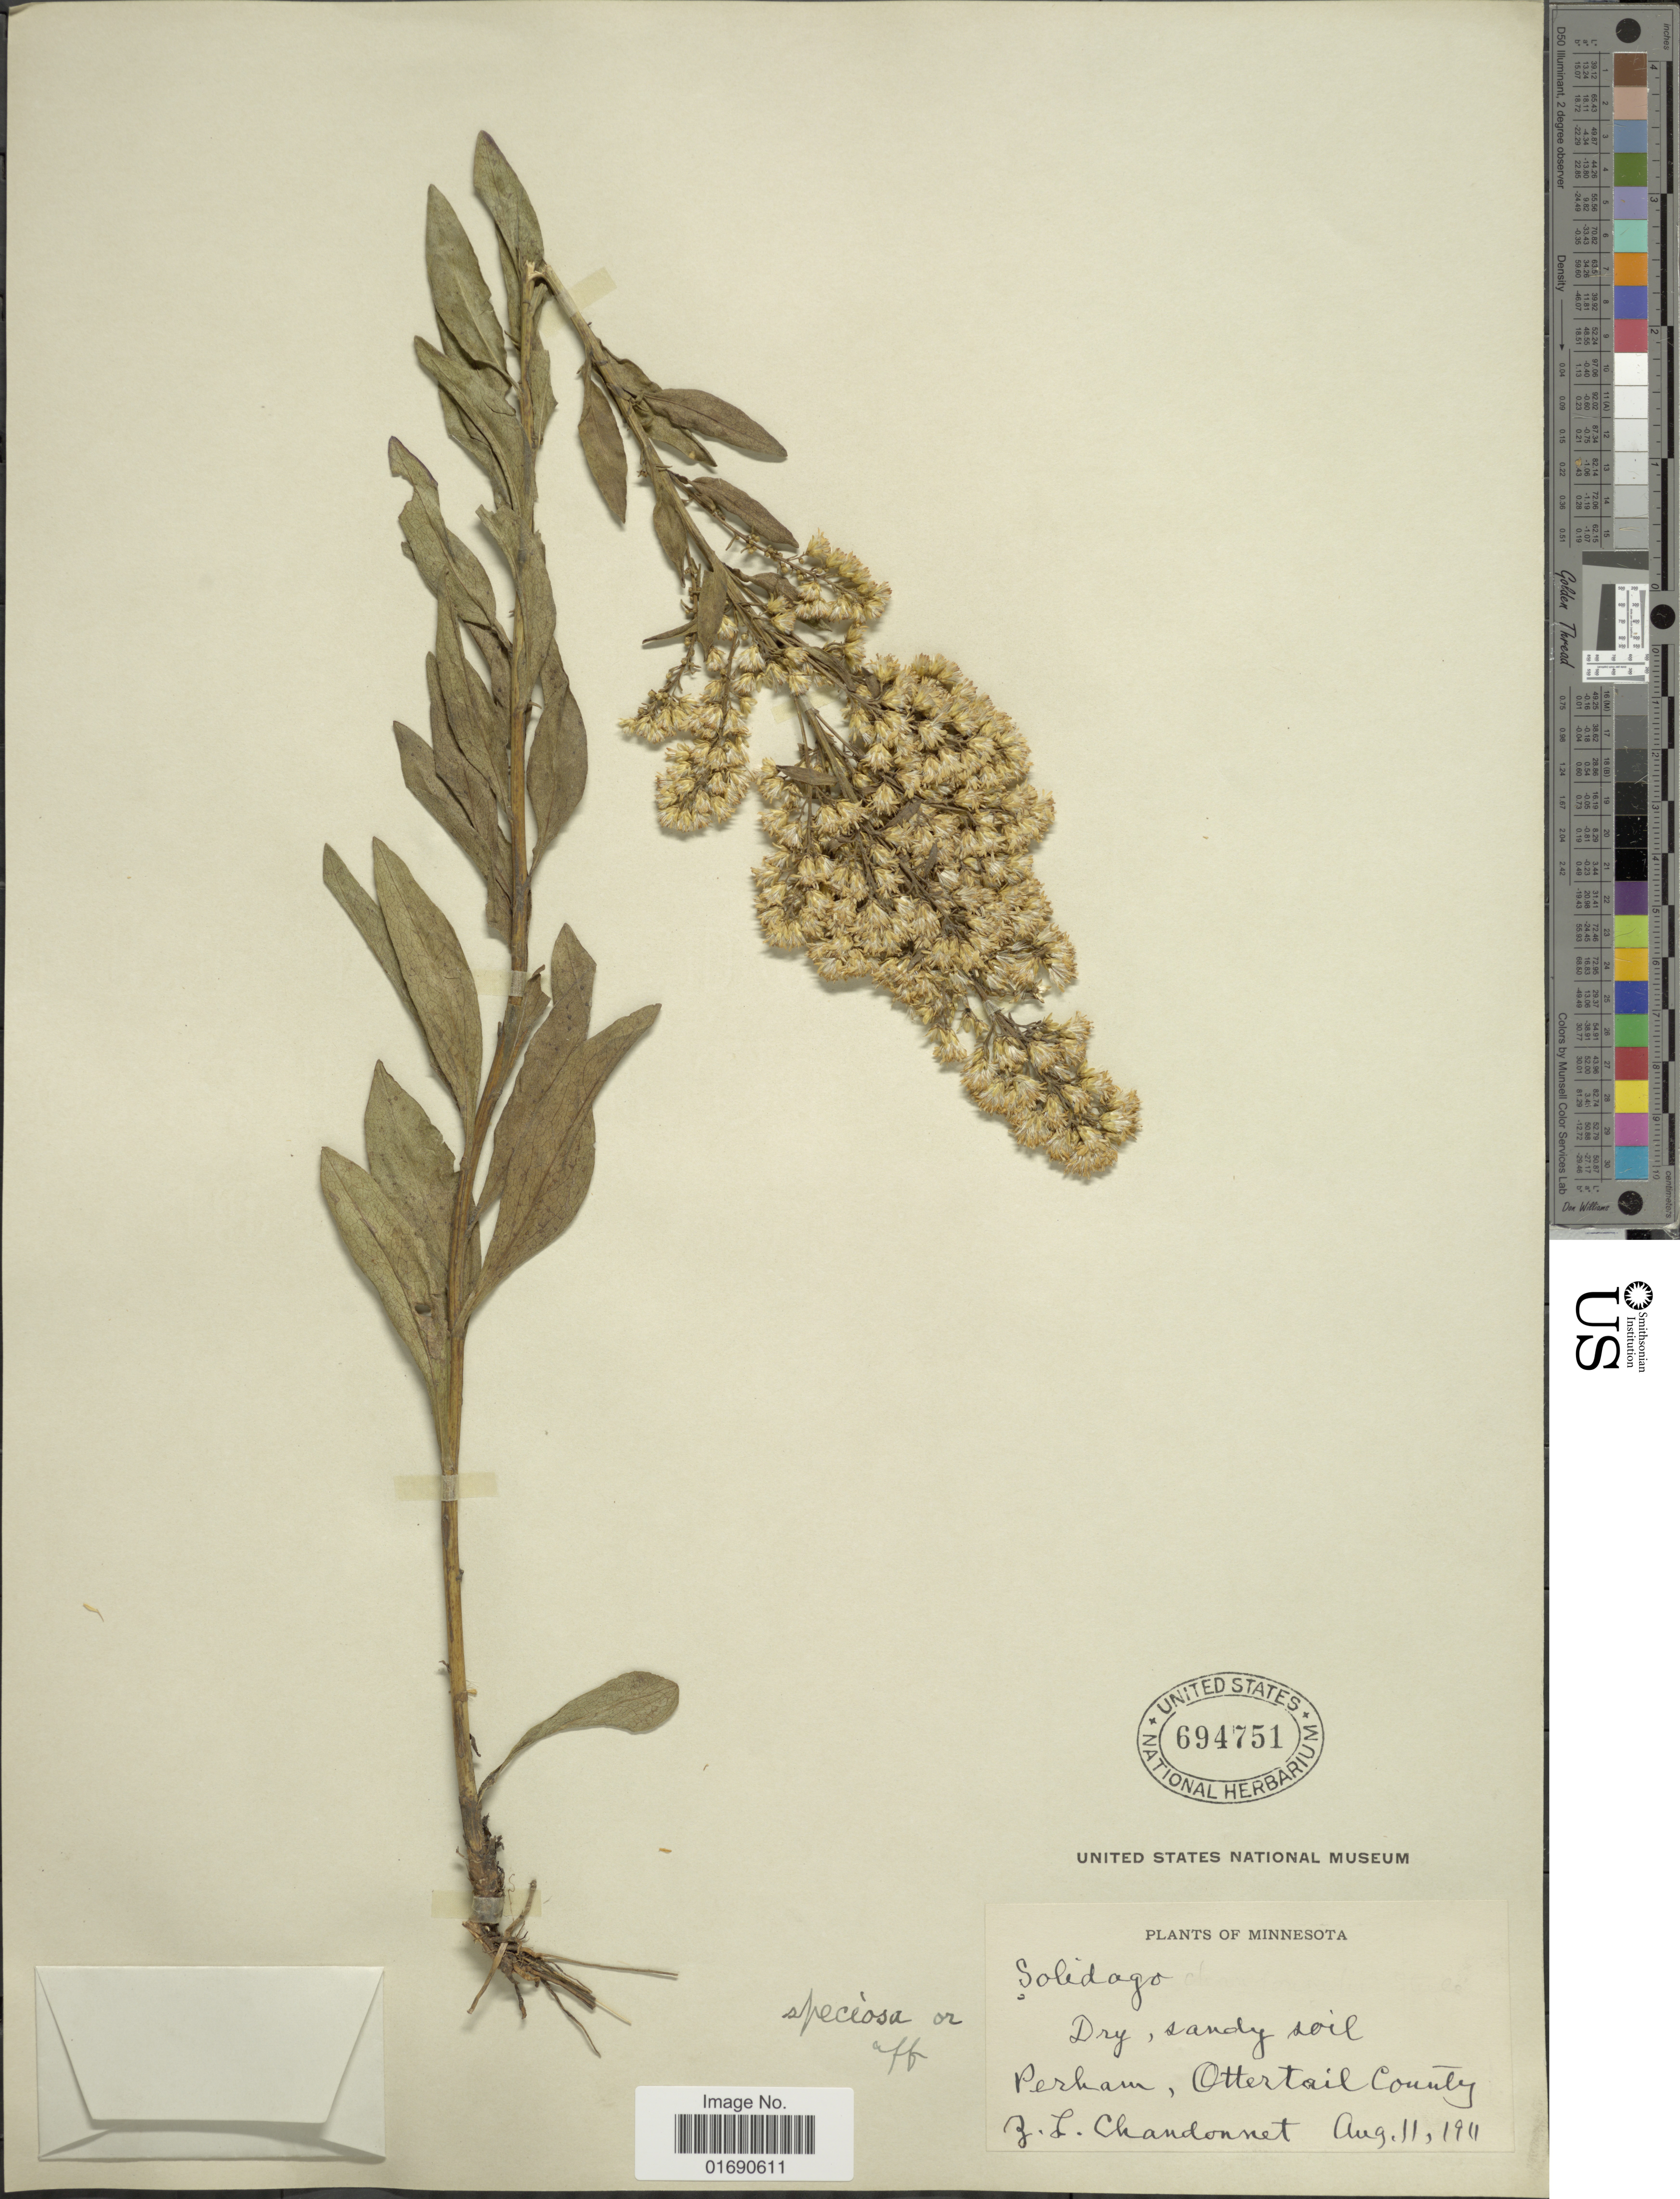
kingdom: Plantae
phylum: Tracheophyta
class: Magnoliopsida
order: Asterales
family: Asteraceae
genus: Solidago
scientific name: Solidago speciosa var. angustata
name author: Torr. & A. Gray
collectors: Z. Chandonnet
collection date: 1911-08-11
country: United States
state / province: Minnesota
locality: Dry, sandy soil Perham, Ottertail County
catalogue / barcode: US 694751